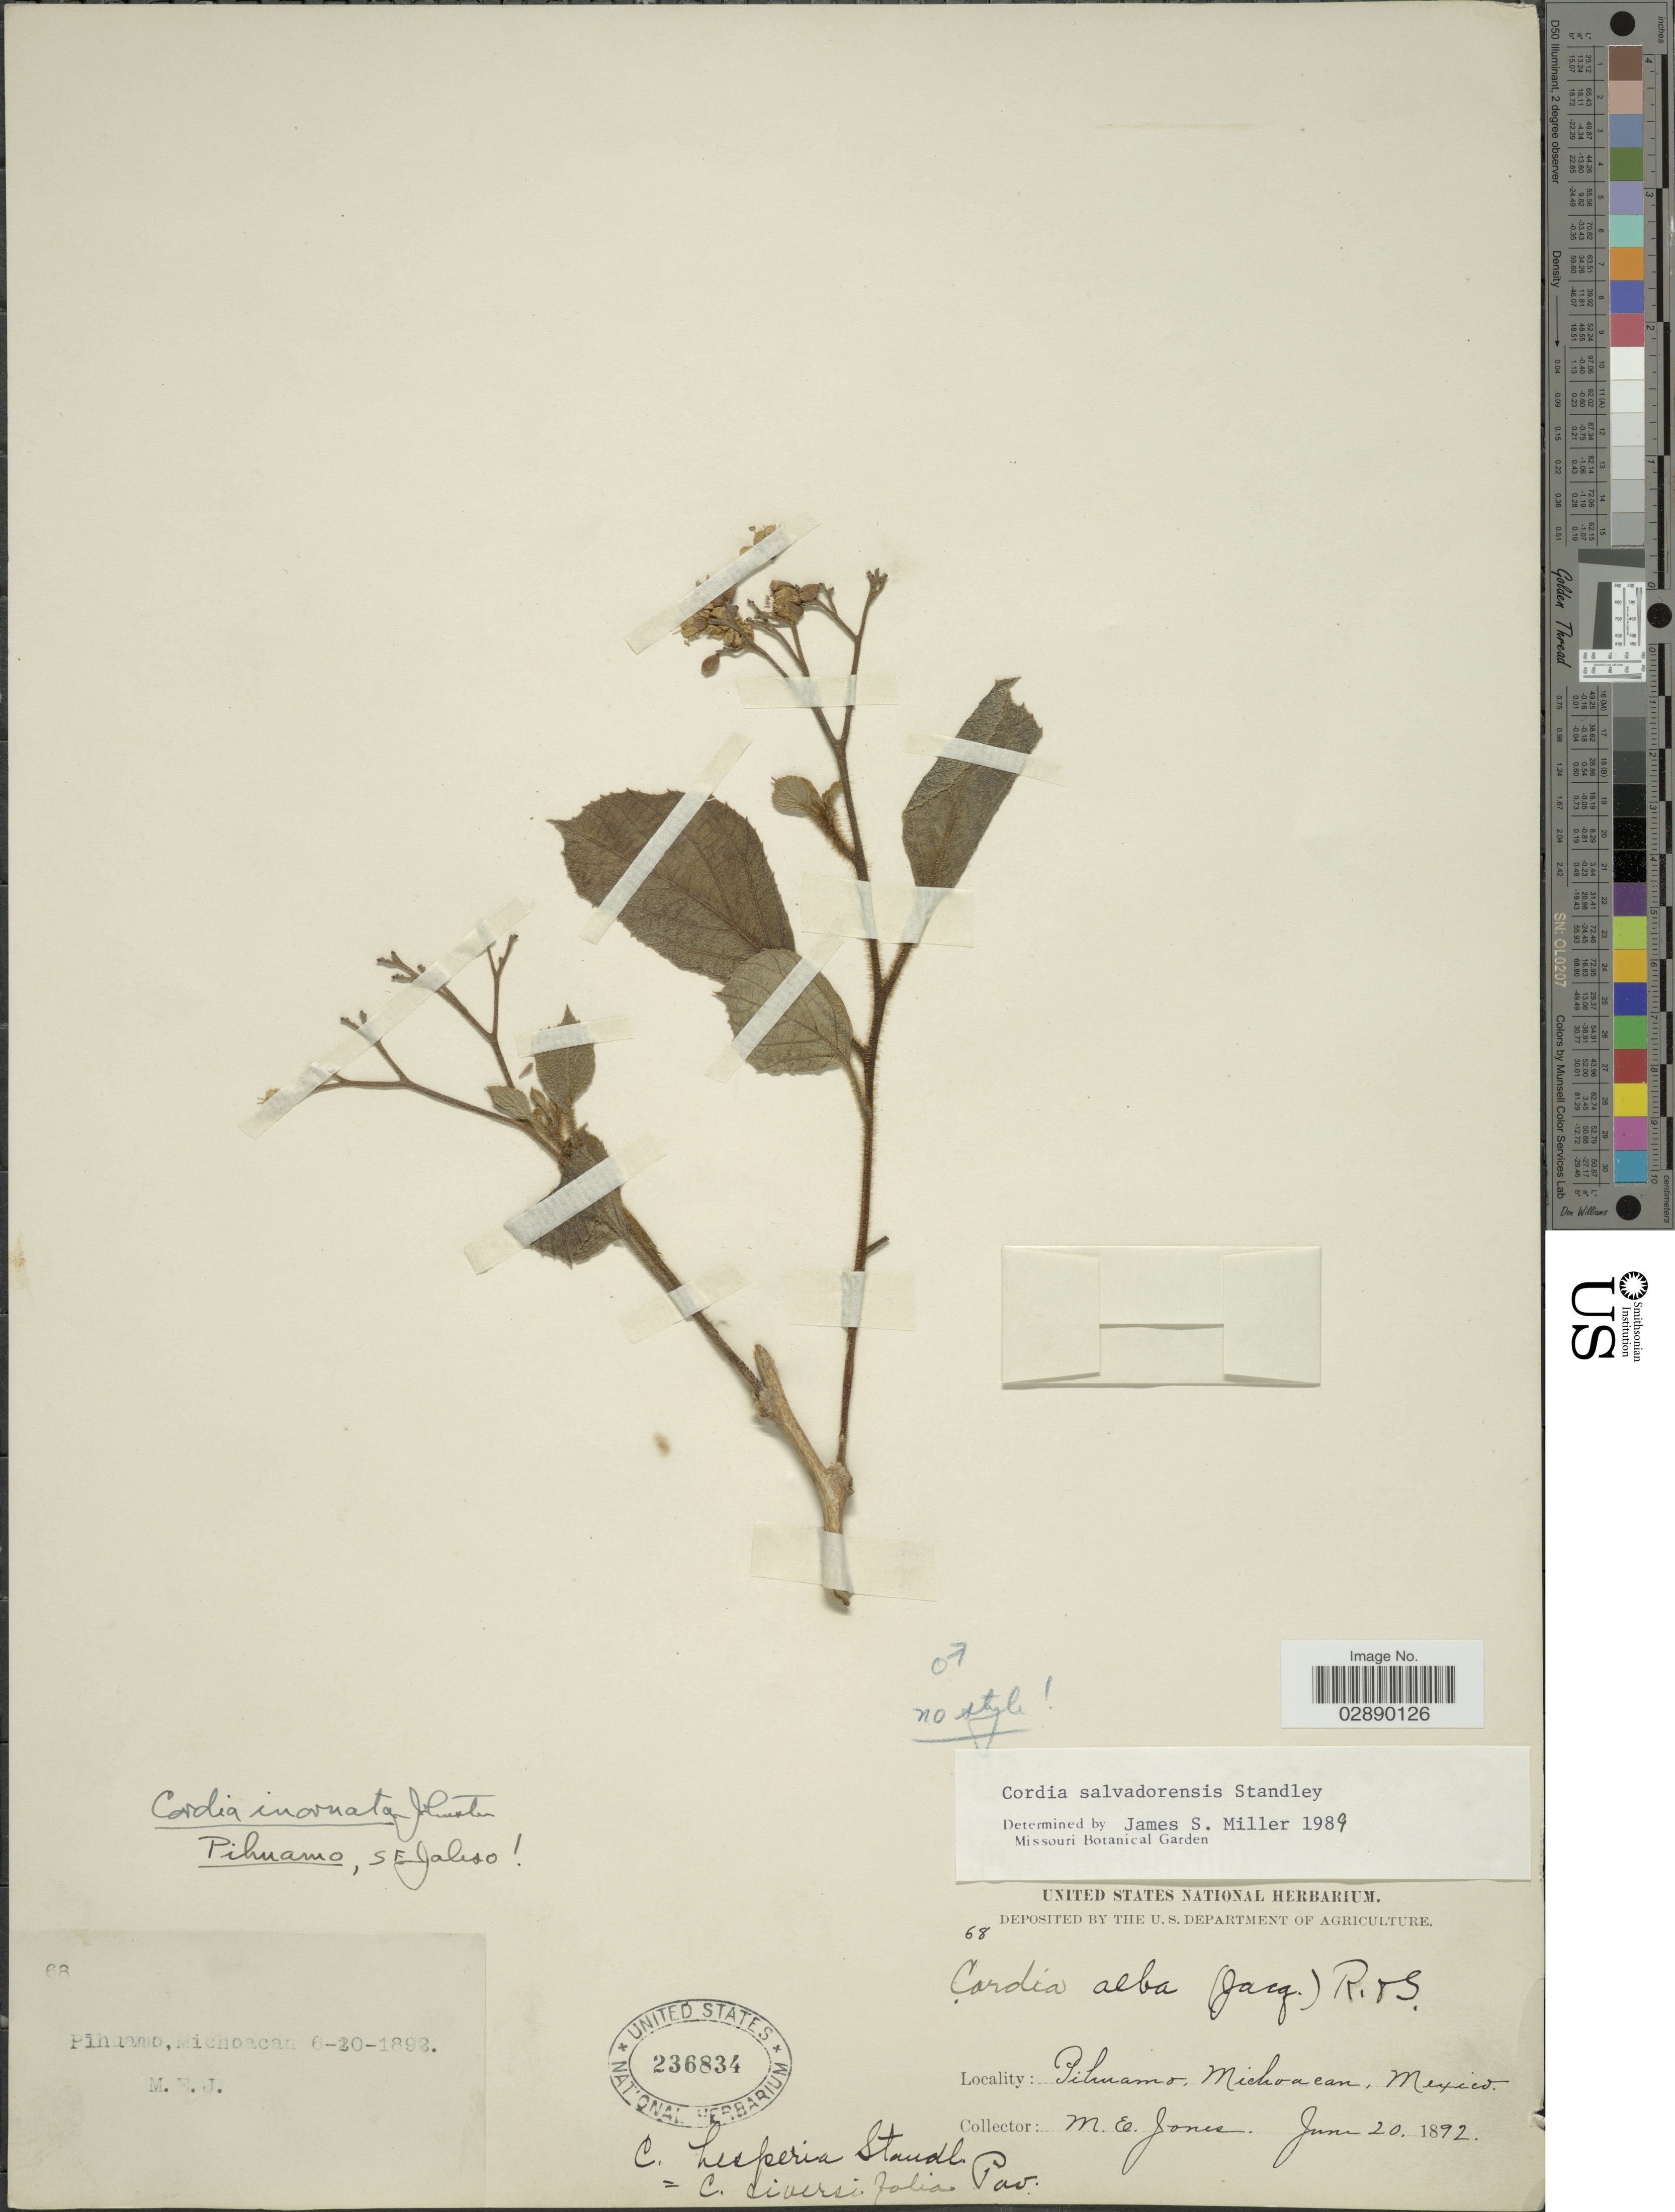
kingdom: Plantae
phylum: Tracheophyta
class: Magnoliopsida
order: Boraginales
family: Cordiaceae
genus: Cordia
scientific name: Cordia salvadorensis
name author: Standl.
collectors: M. E. Jones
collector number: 68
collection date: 1892-06-20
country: Mexico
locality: Pihuamo, Michoacan. SE Jaliso.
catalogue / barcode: US 236834